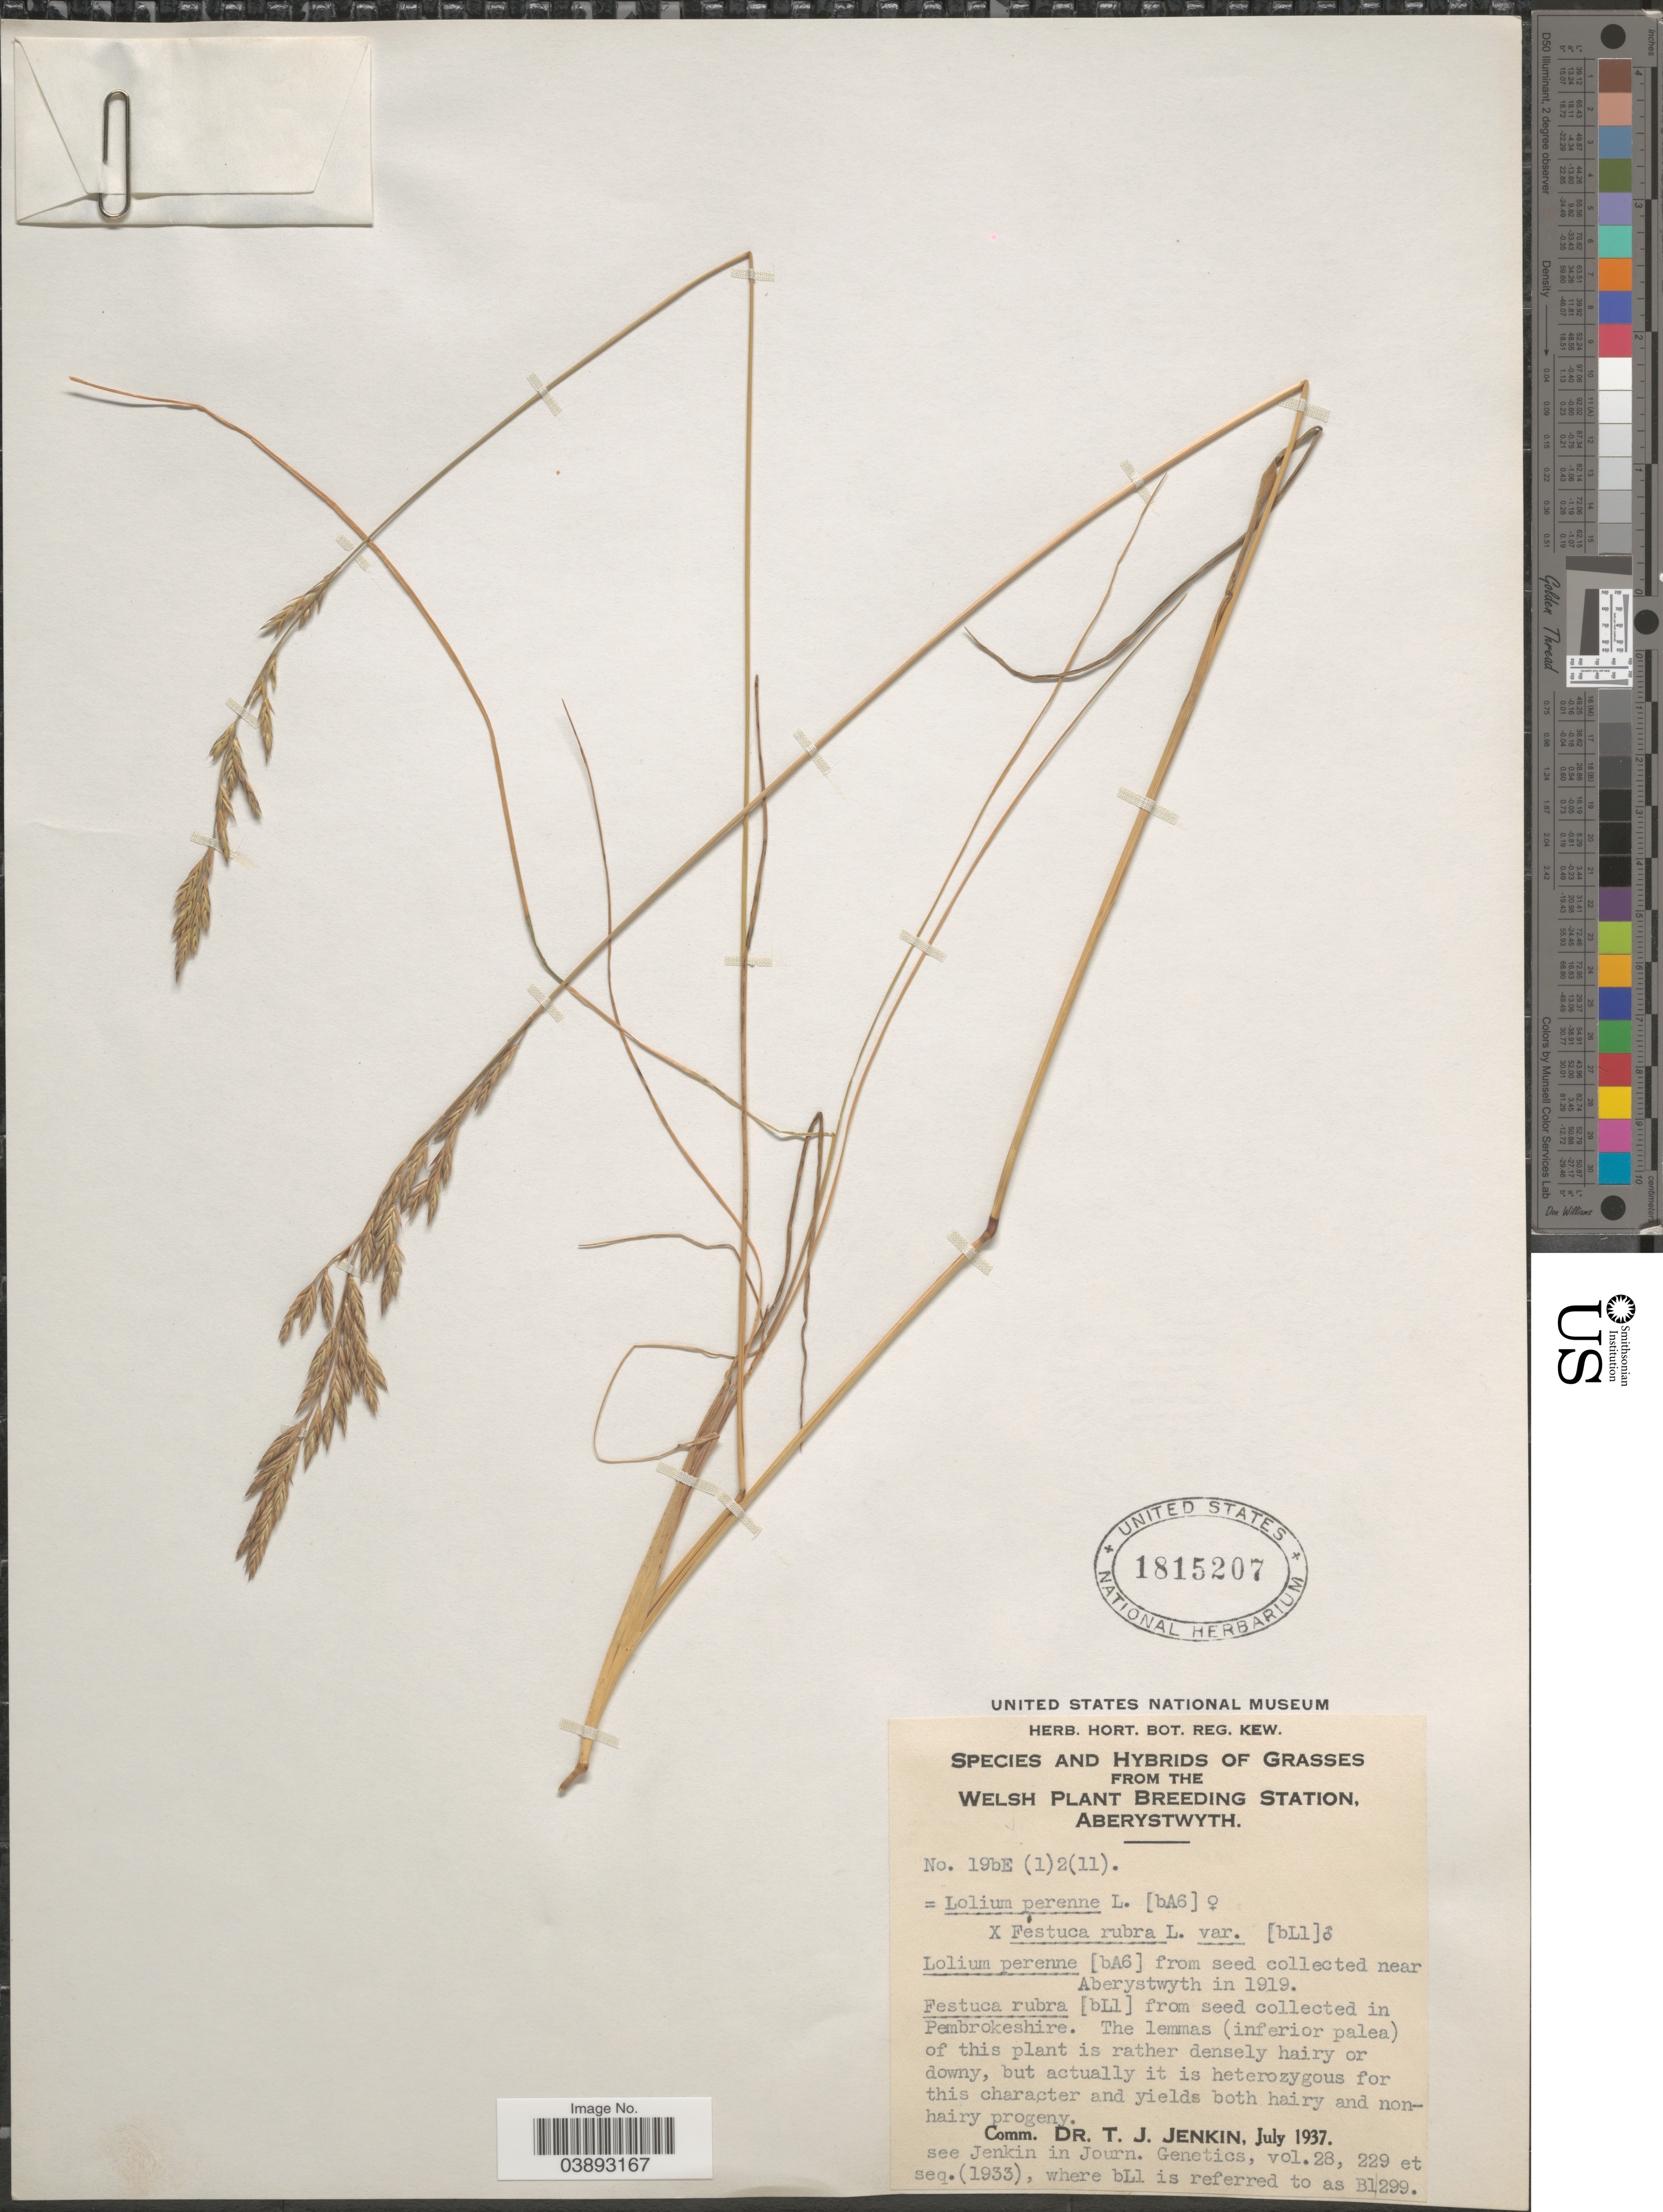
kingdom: Plantae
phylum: Tracheophyta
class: Liliopsida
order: Poales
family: Poaceae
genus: Lolium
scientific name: Lolium perenne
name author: L.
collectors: Ex herb. Hort. Bot. Reg. Kew.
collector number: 19bE (1) 2(11)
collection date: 1919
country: United Kingdom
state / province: Wales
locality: Welsh Plant Breeding Station Near Aberystwyth.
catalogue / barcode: US 1815207